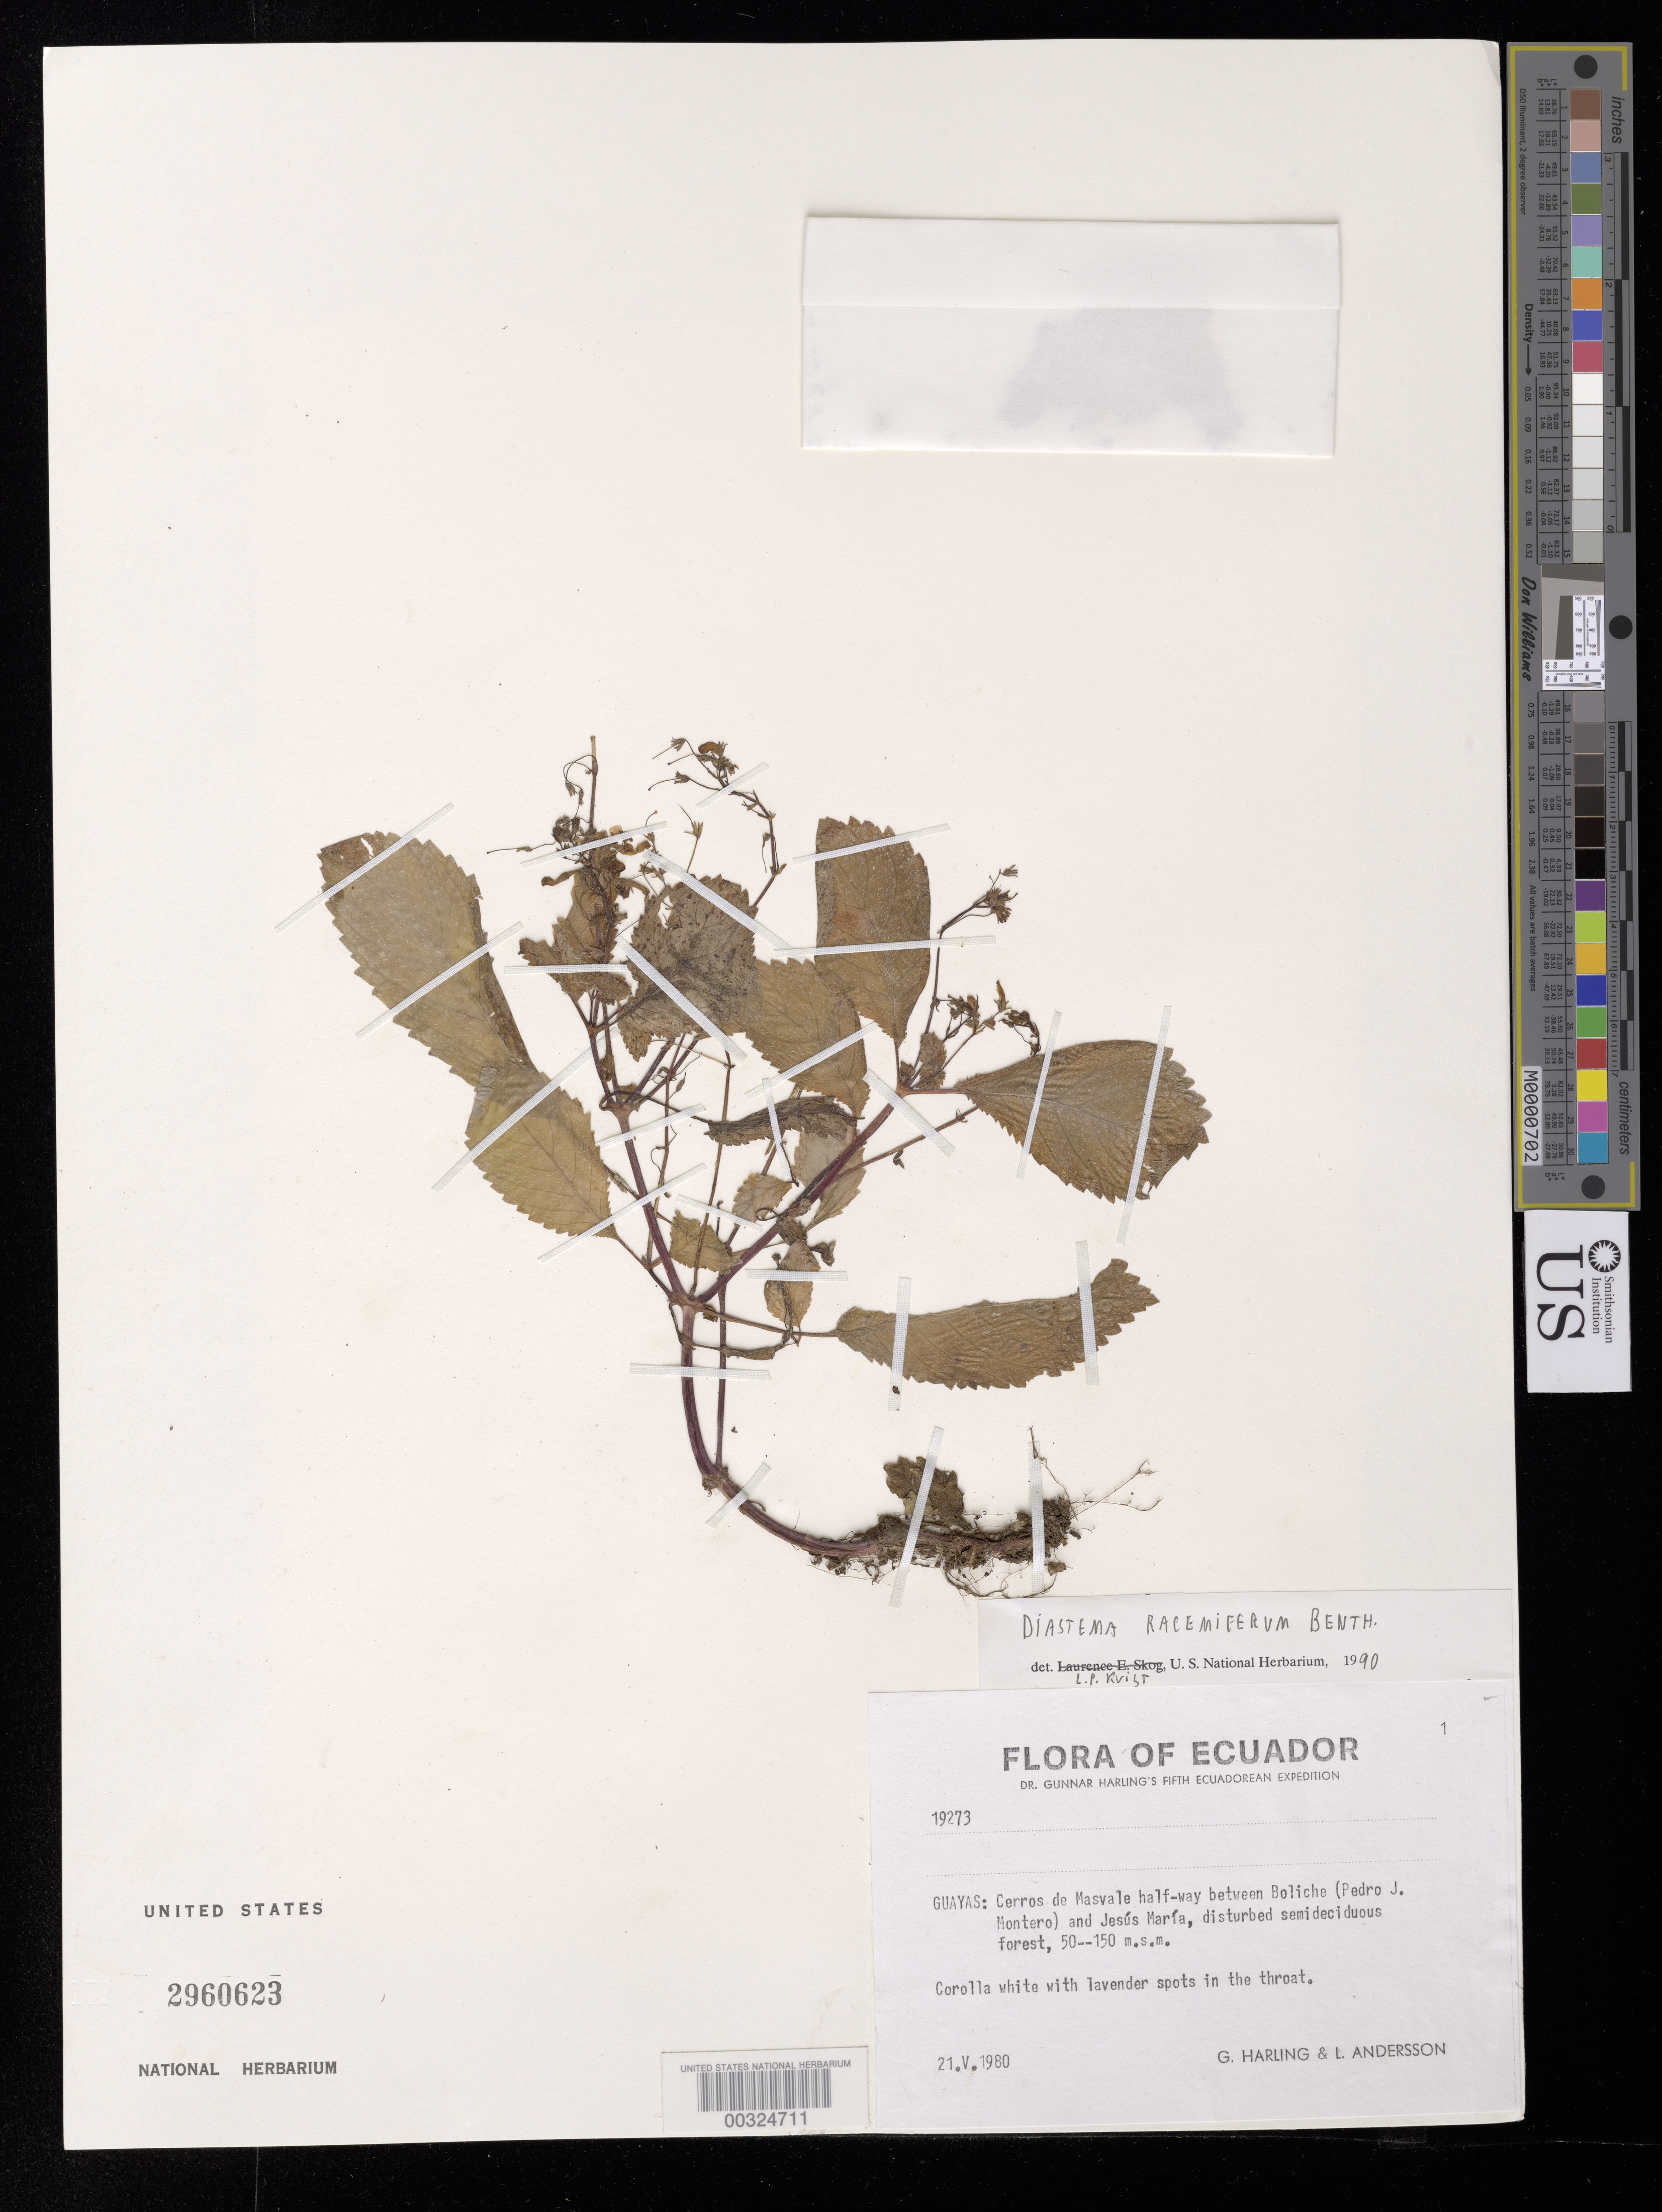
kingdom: Plantae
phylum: Tracheophyta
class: Magnoliopsida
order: Lamiales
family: Gesneriaceae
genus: Diastema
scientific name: Diastema racemiferum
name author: Benth.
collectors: G. Harling & L. Andersson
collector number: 19273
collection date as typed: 21 May 1980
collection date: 1980-05-21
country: Ecuador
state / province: Guayas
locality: Cerros de Masvale half-way between Boliche and Jesus Maria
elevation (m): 50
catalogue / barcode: US 2960623